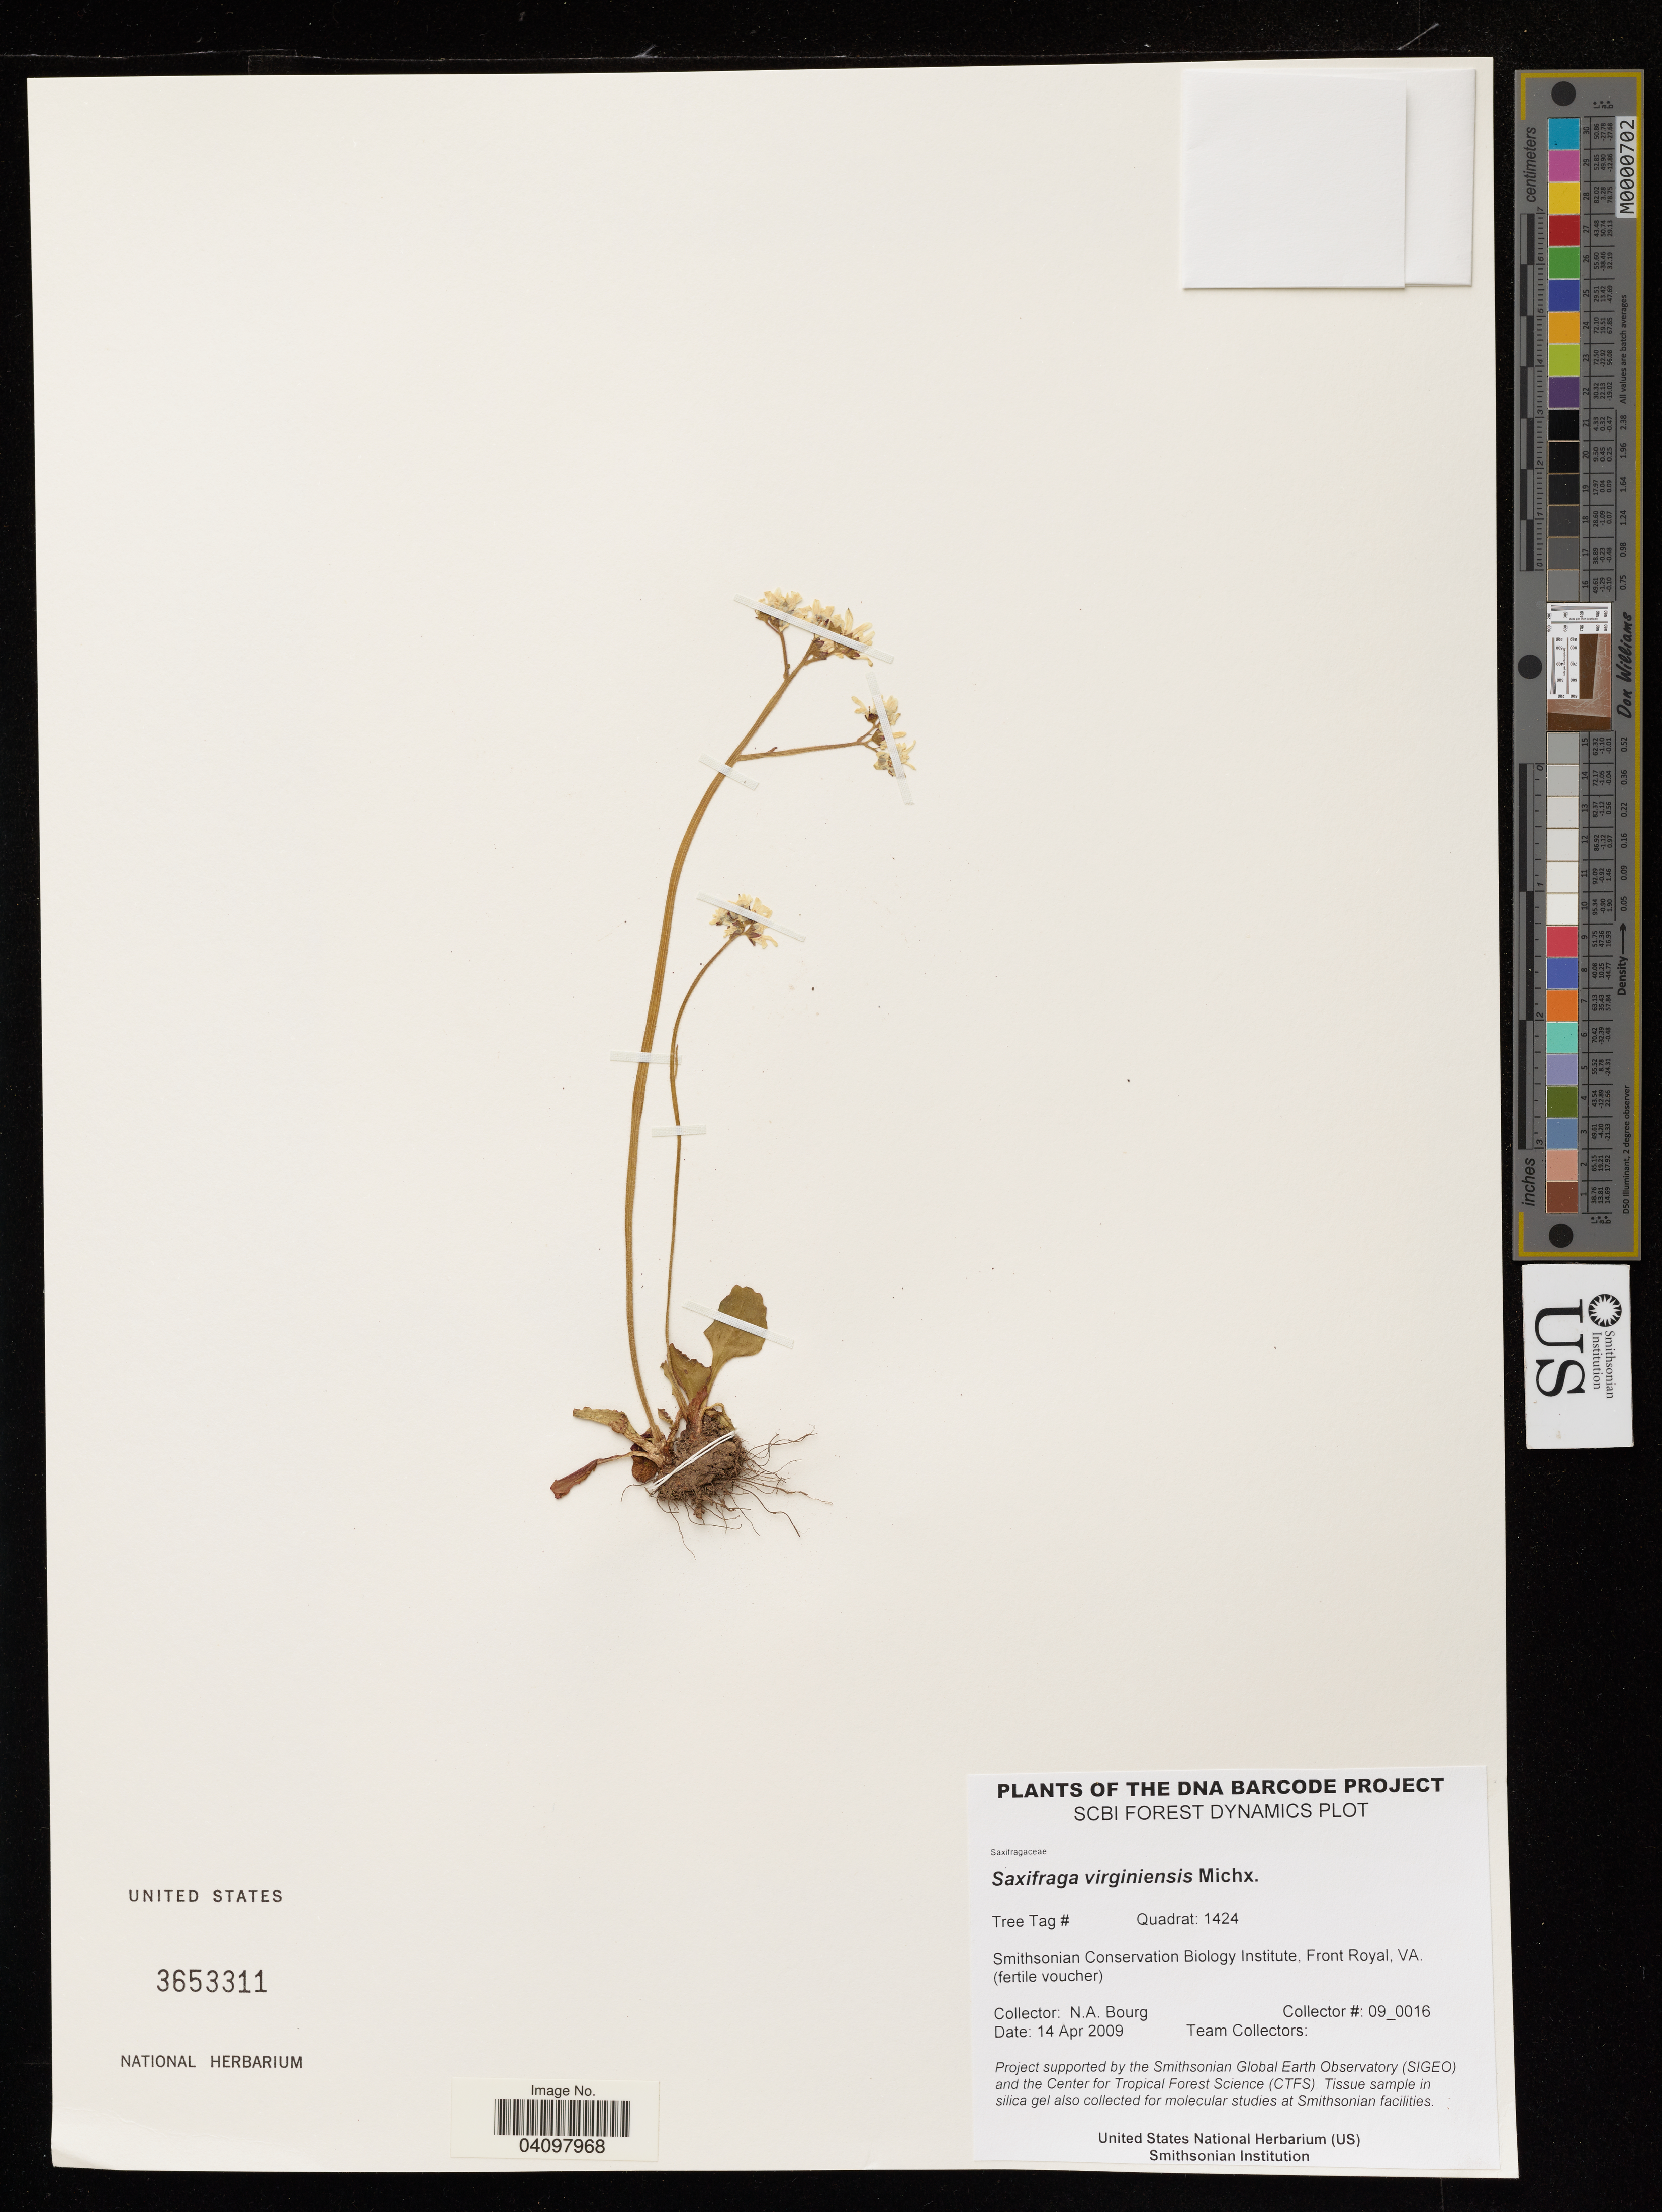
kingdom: Plantae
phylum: Tracheophyta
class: Magnoliopsida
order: Saxifragales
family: Saxifragaceae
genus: Saxifraga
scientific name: Saxifraga virginiensis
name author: Michx.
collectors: N. A. Bourg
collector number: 09_0016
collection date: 2009-04-14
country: United States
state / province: Virginia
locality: Smithsonian Convervation Biology Institute, Front Royal.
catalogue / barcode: US 3653311